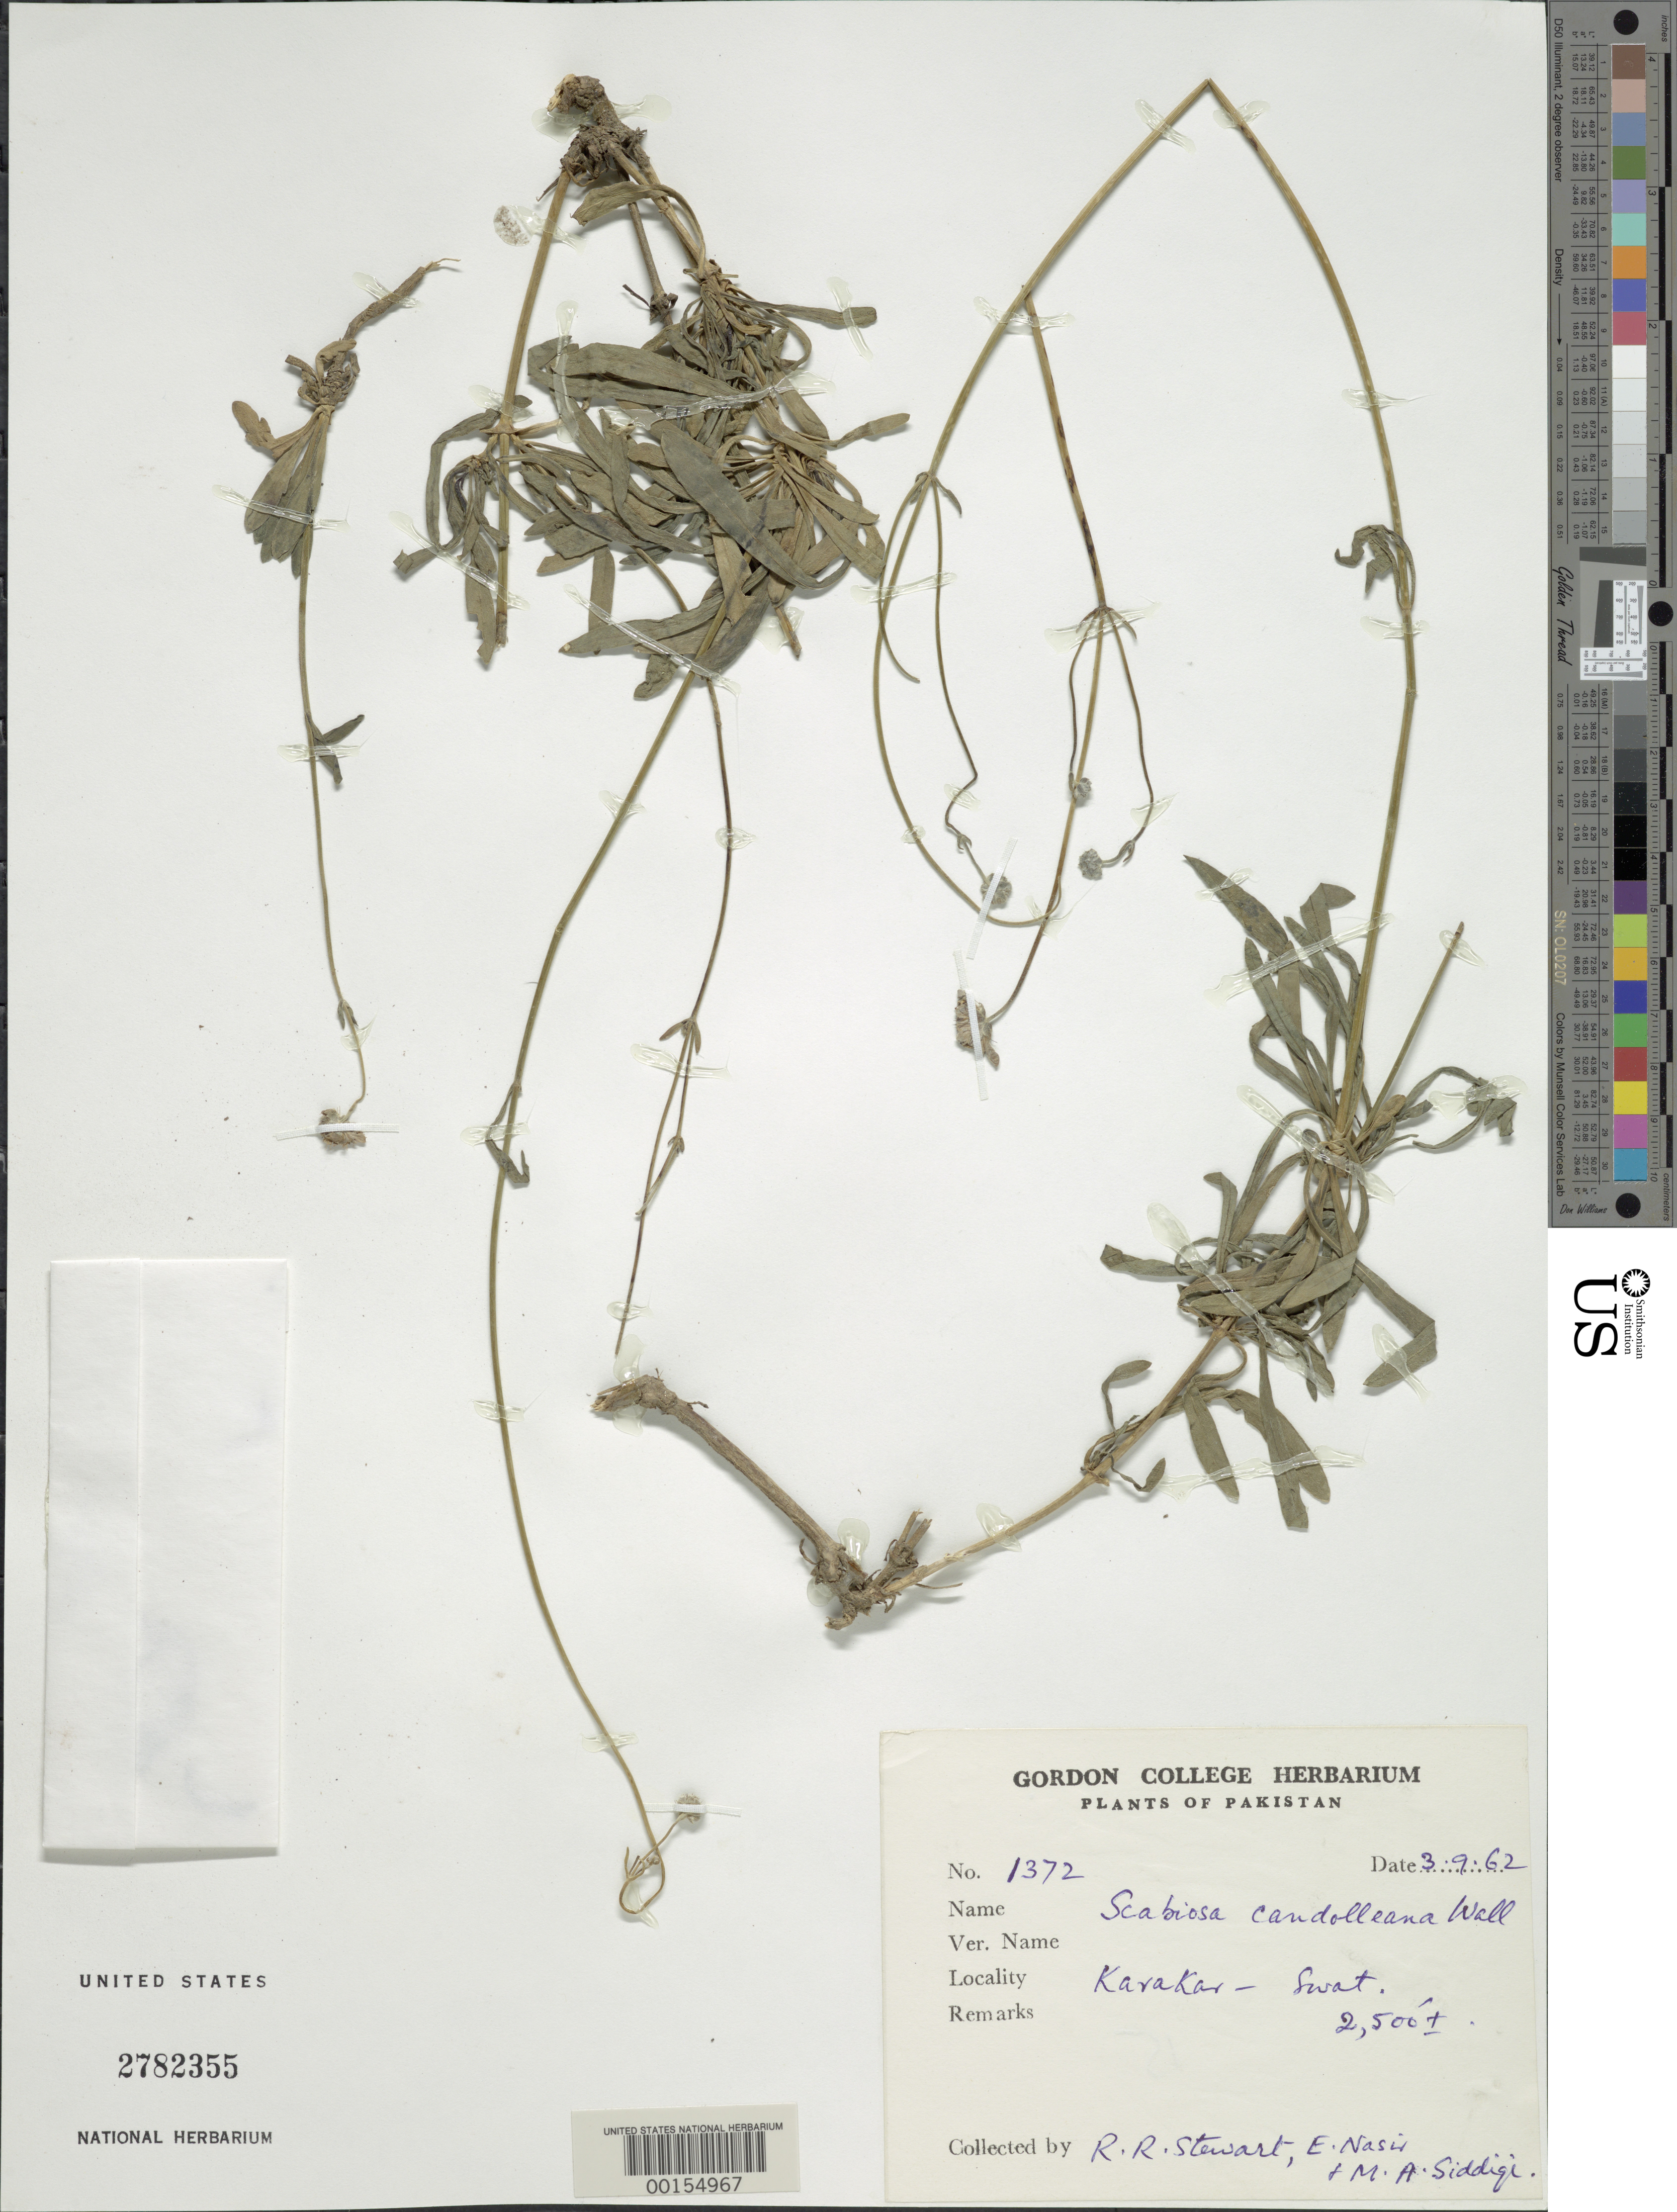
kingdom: Plantae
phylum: Tracheophyta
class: Magnoliopsida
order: Dipsacales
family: Caprifoliaceae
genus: Scabiosa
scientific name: Scabiosa candolleana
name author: Wall.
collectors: R. R. Stewart, E. Nasir & M. Siddiqi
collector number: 1372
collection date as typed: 03 Sep 1962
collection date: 1962-09-03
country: Pakistan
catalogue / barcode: US 2782355